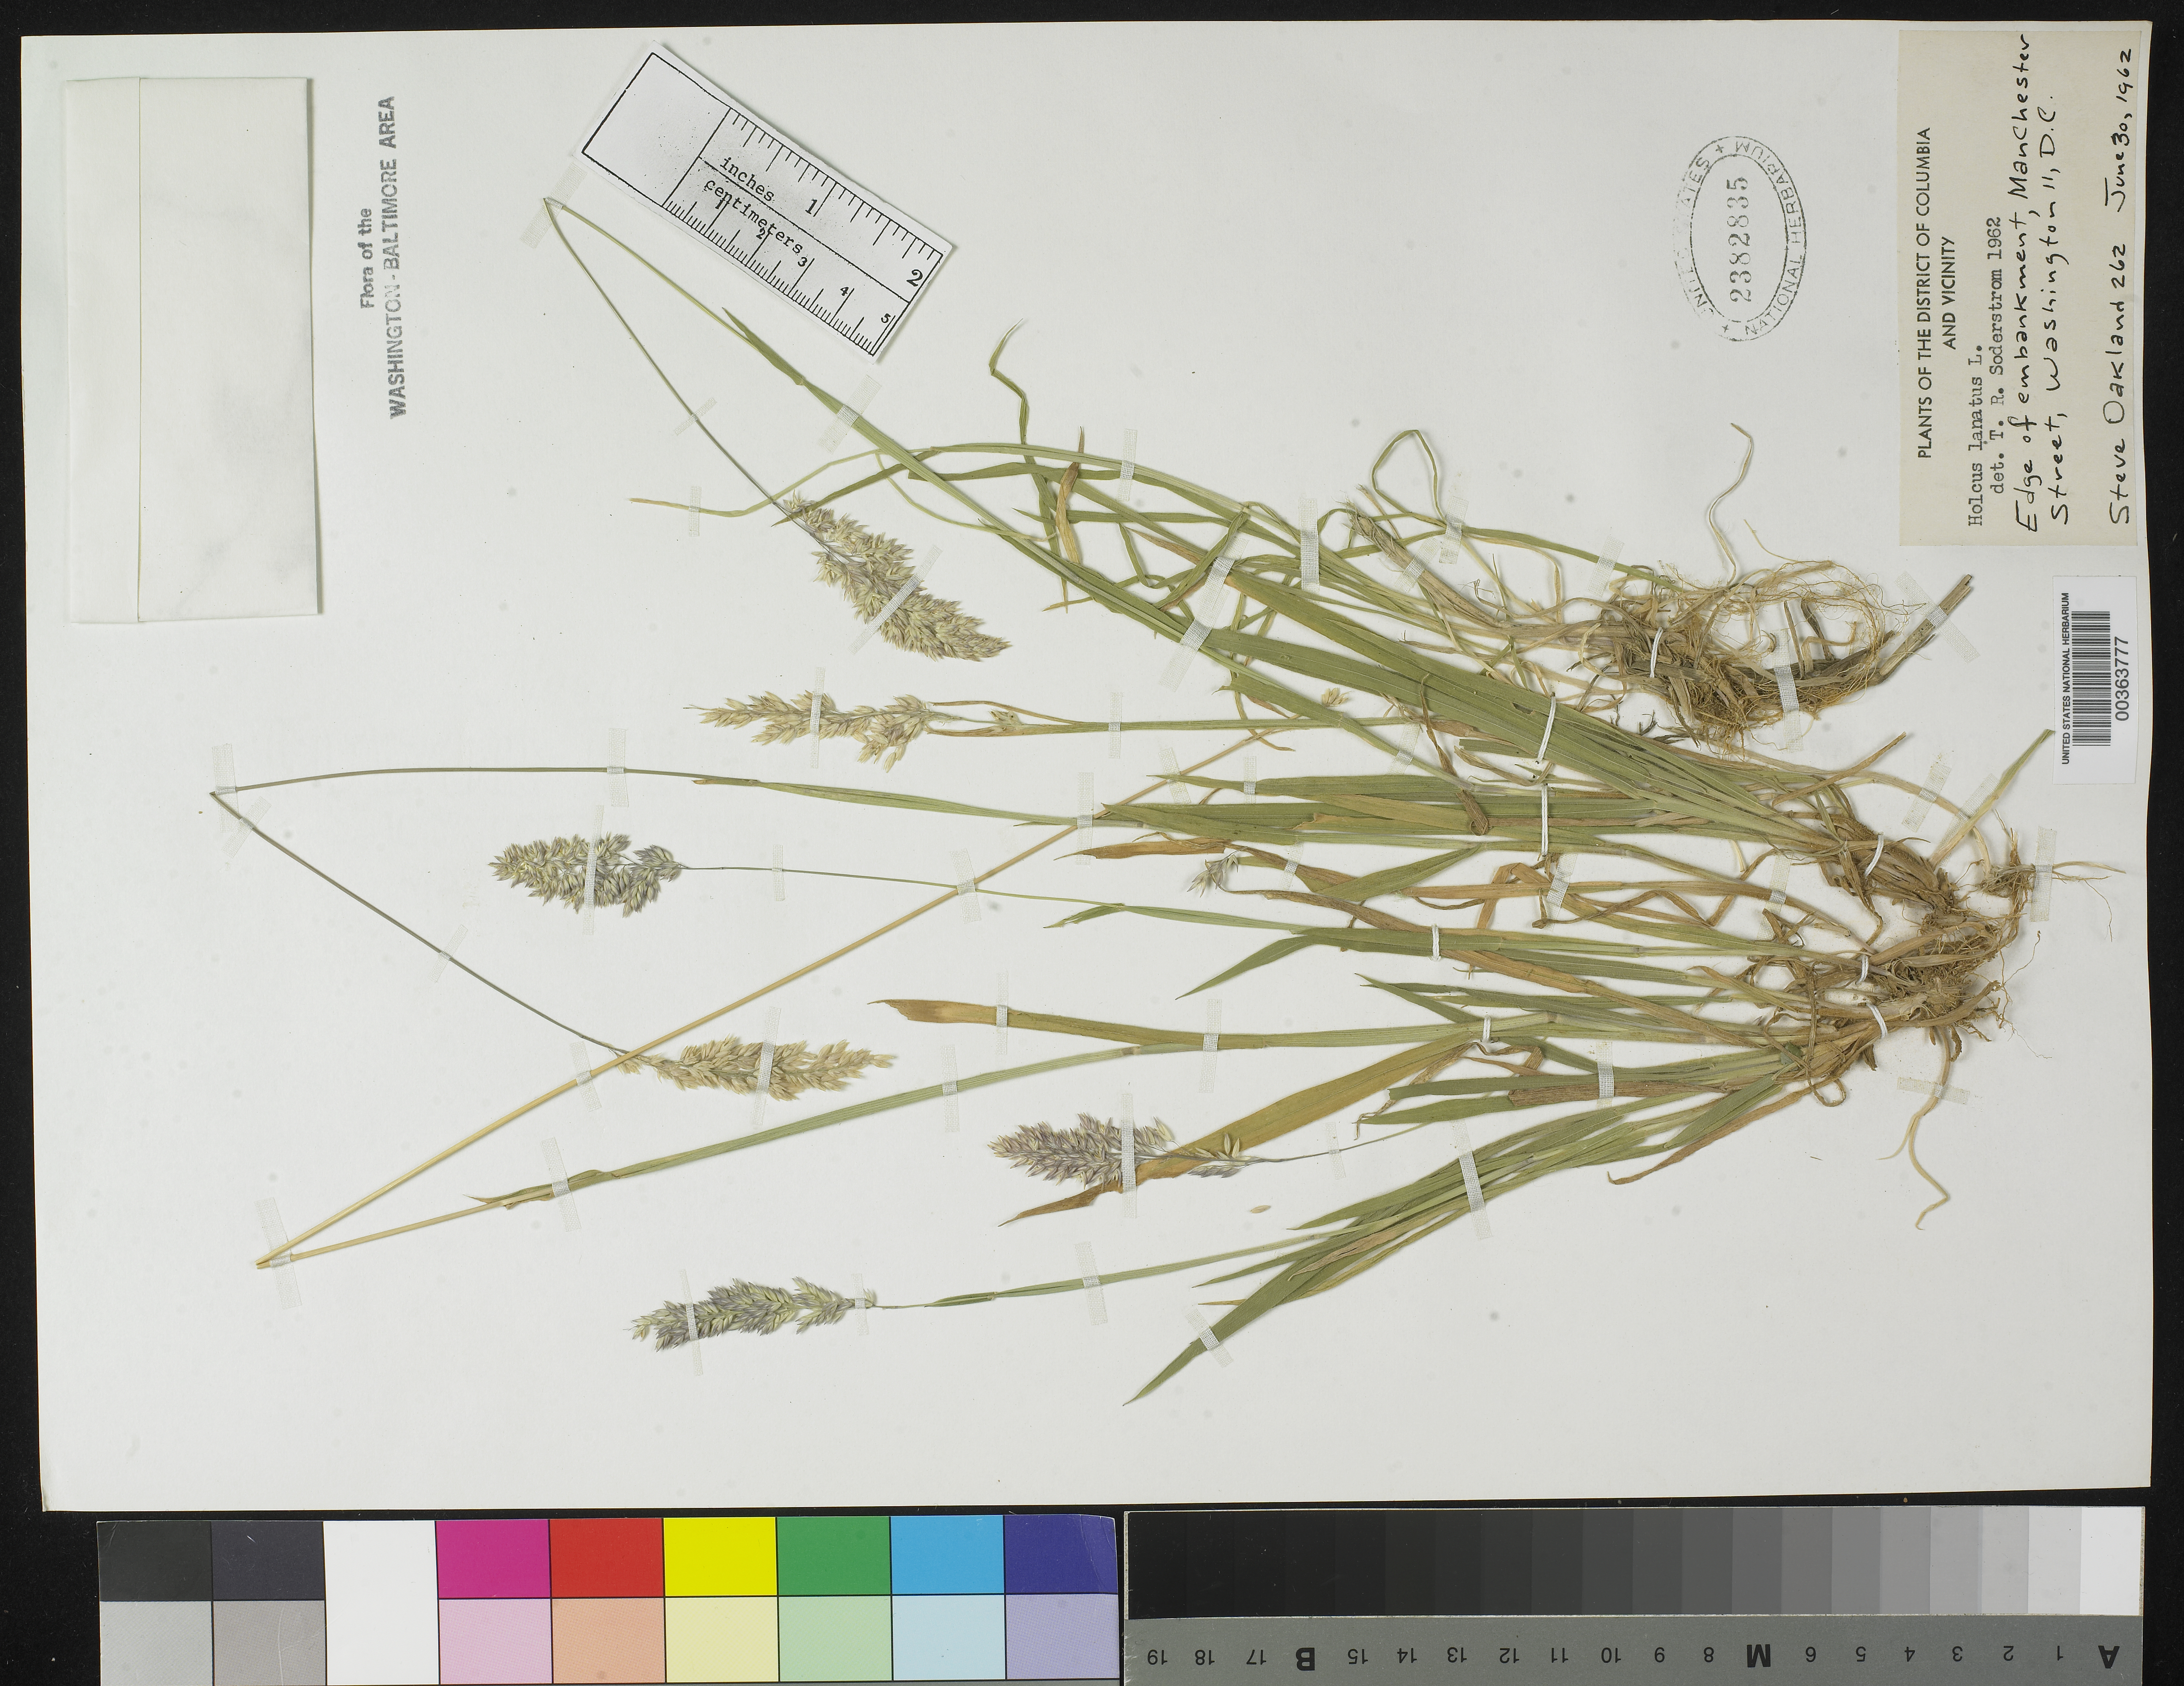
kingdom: Plantae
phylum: Tracheophyta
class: Liliopsida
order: Poales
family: Poaceae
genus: Holcus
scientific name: Holcus lanatus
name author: L.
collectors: S. Oakland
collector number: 262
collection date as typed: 30 Jun 1962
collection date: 1962-06-30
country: United States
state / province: District of Columbia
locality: Manchester Street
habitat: Edge of embankment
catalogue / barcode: US 2382835